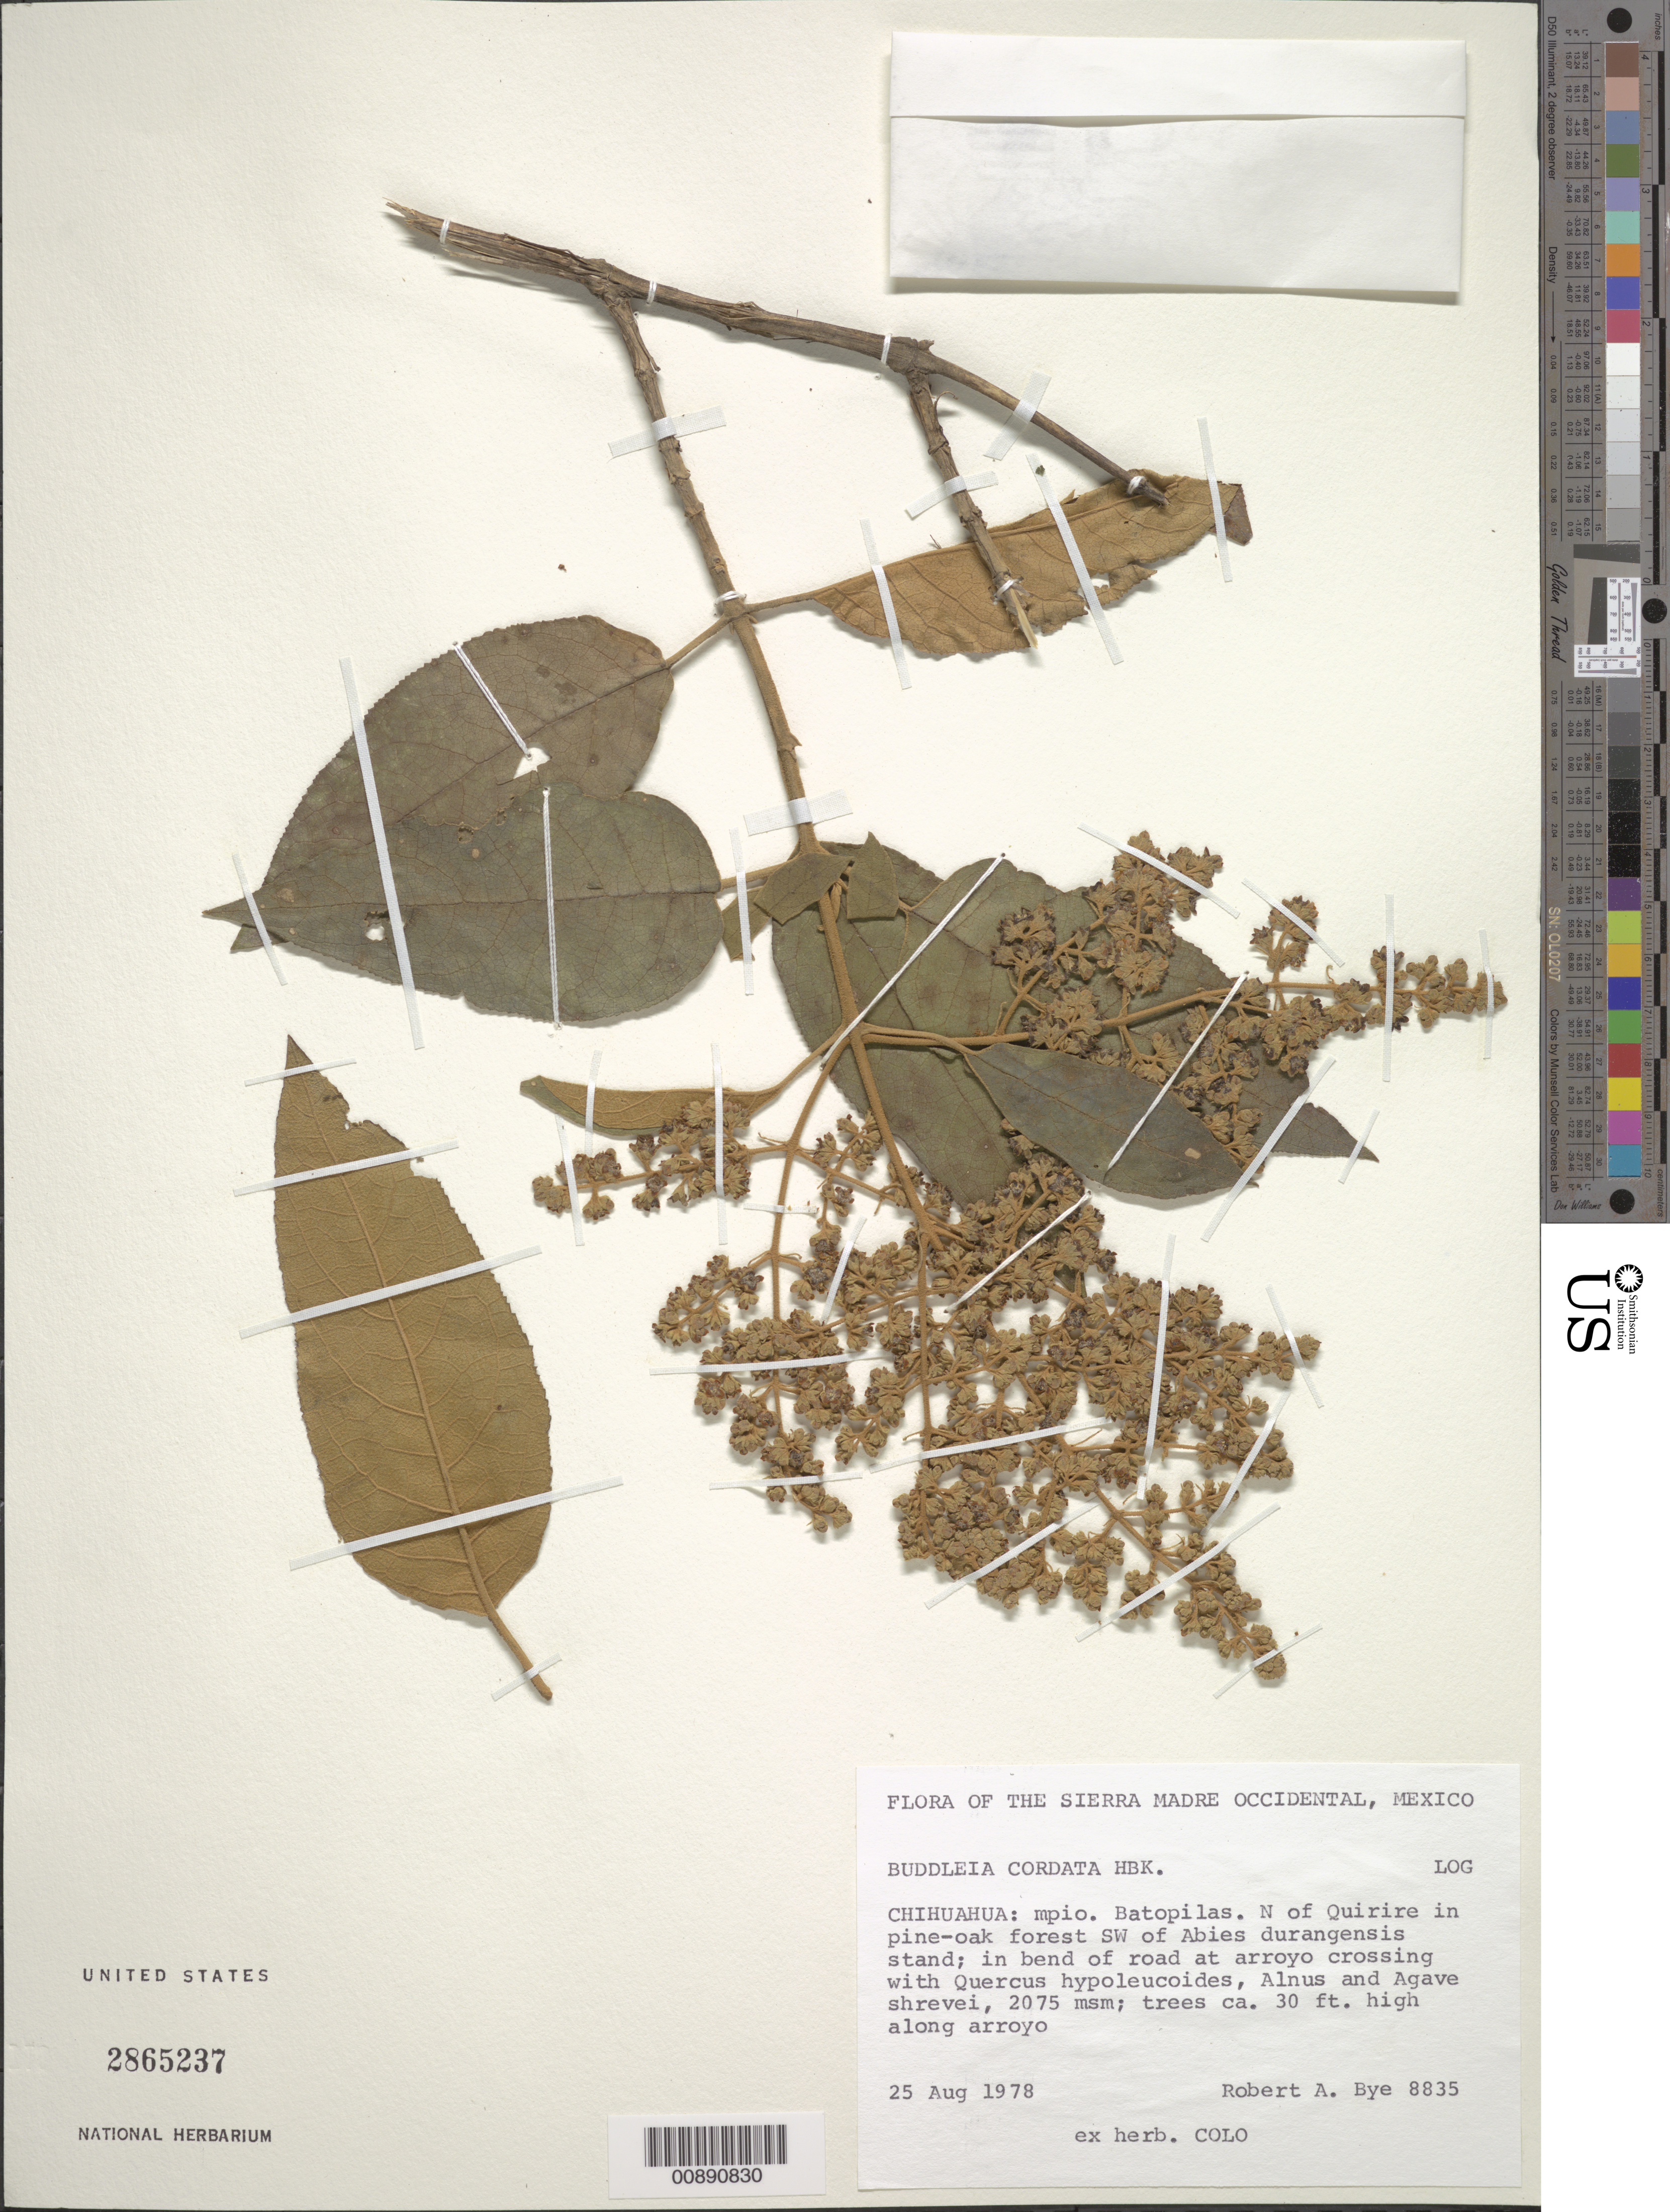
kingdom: Plantae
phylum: Tracheophyta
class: Magnoliopsida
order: Lamiales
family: Scrophulariaceae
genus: Buddleja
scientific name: Buddleja cordata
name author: Kunth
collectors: R. A. Bye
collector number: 8835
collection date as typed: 25 Aug 1978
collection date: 1978-08-25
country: Mexico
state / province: Chihuahua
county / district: Batopilas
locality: N of Quirire, in bend of road at arroyo crossing.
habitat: In pine-oak stand, with Quercus hypoleucoides, Alnus and Agave shrevei. Along arroyo.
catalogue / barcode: US 2865237